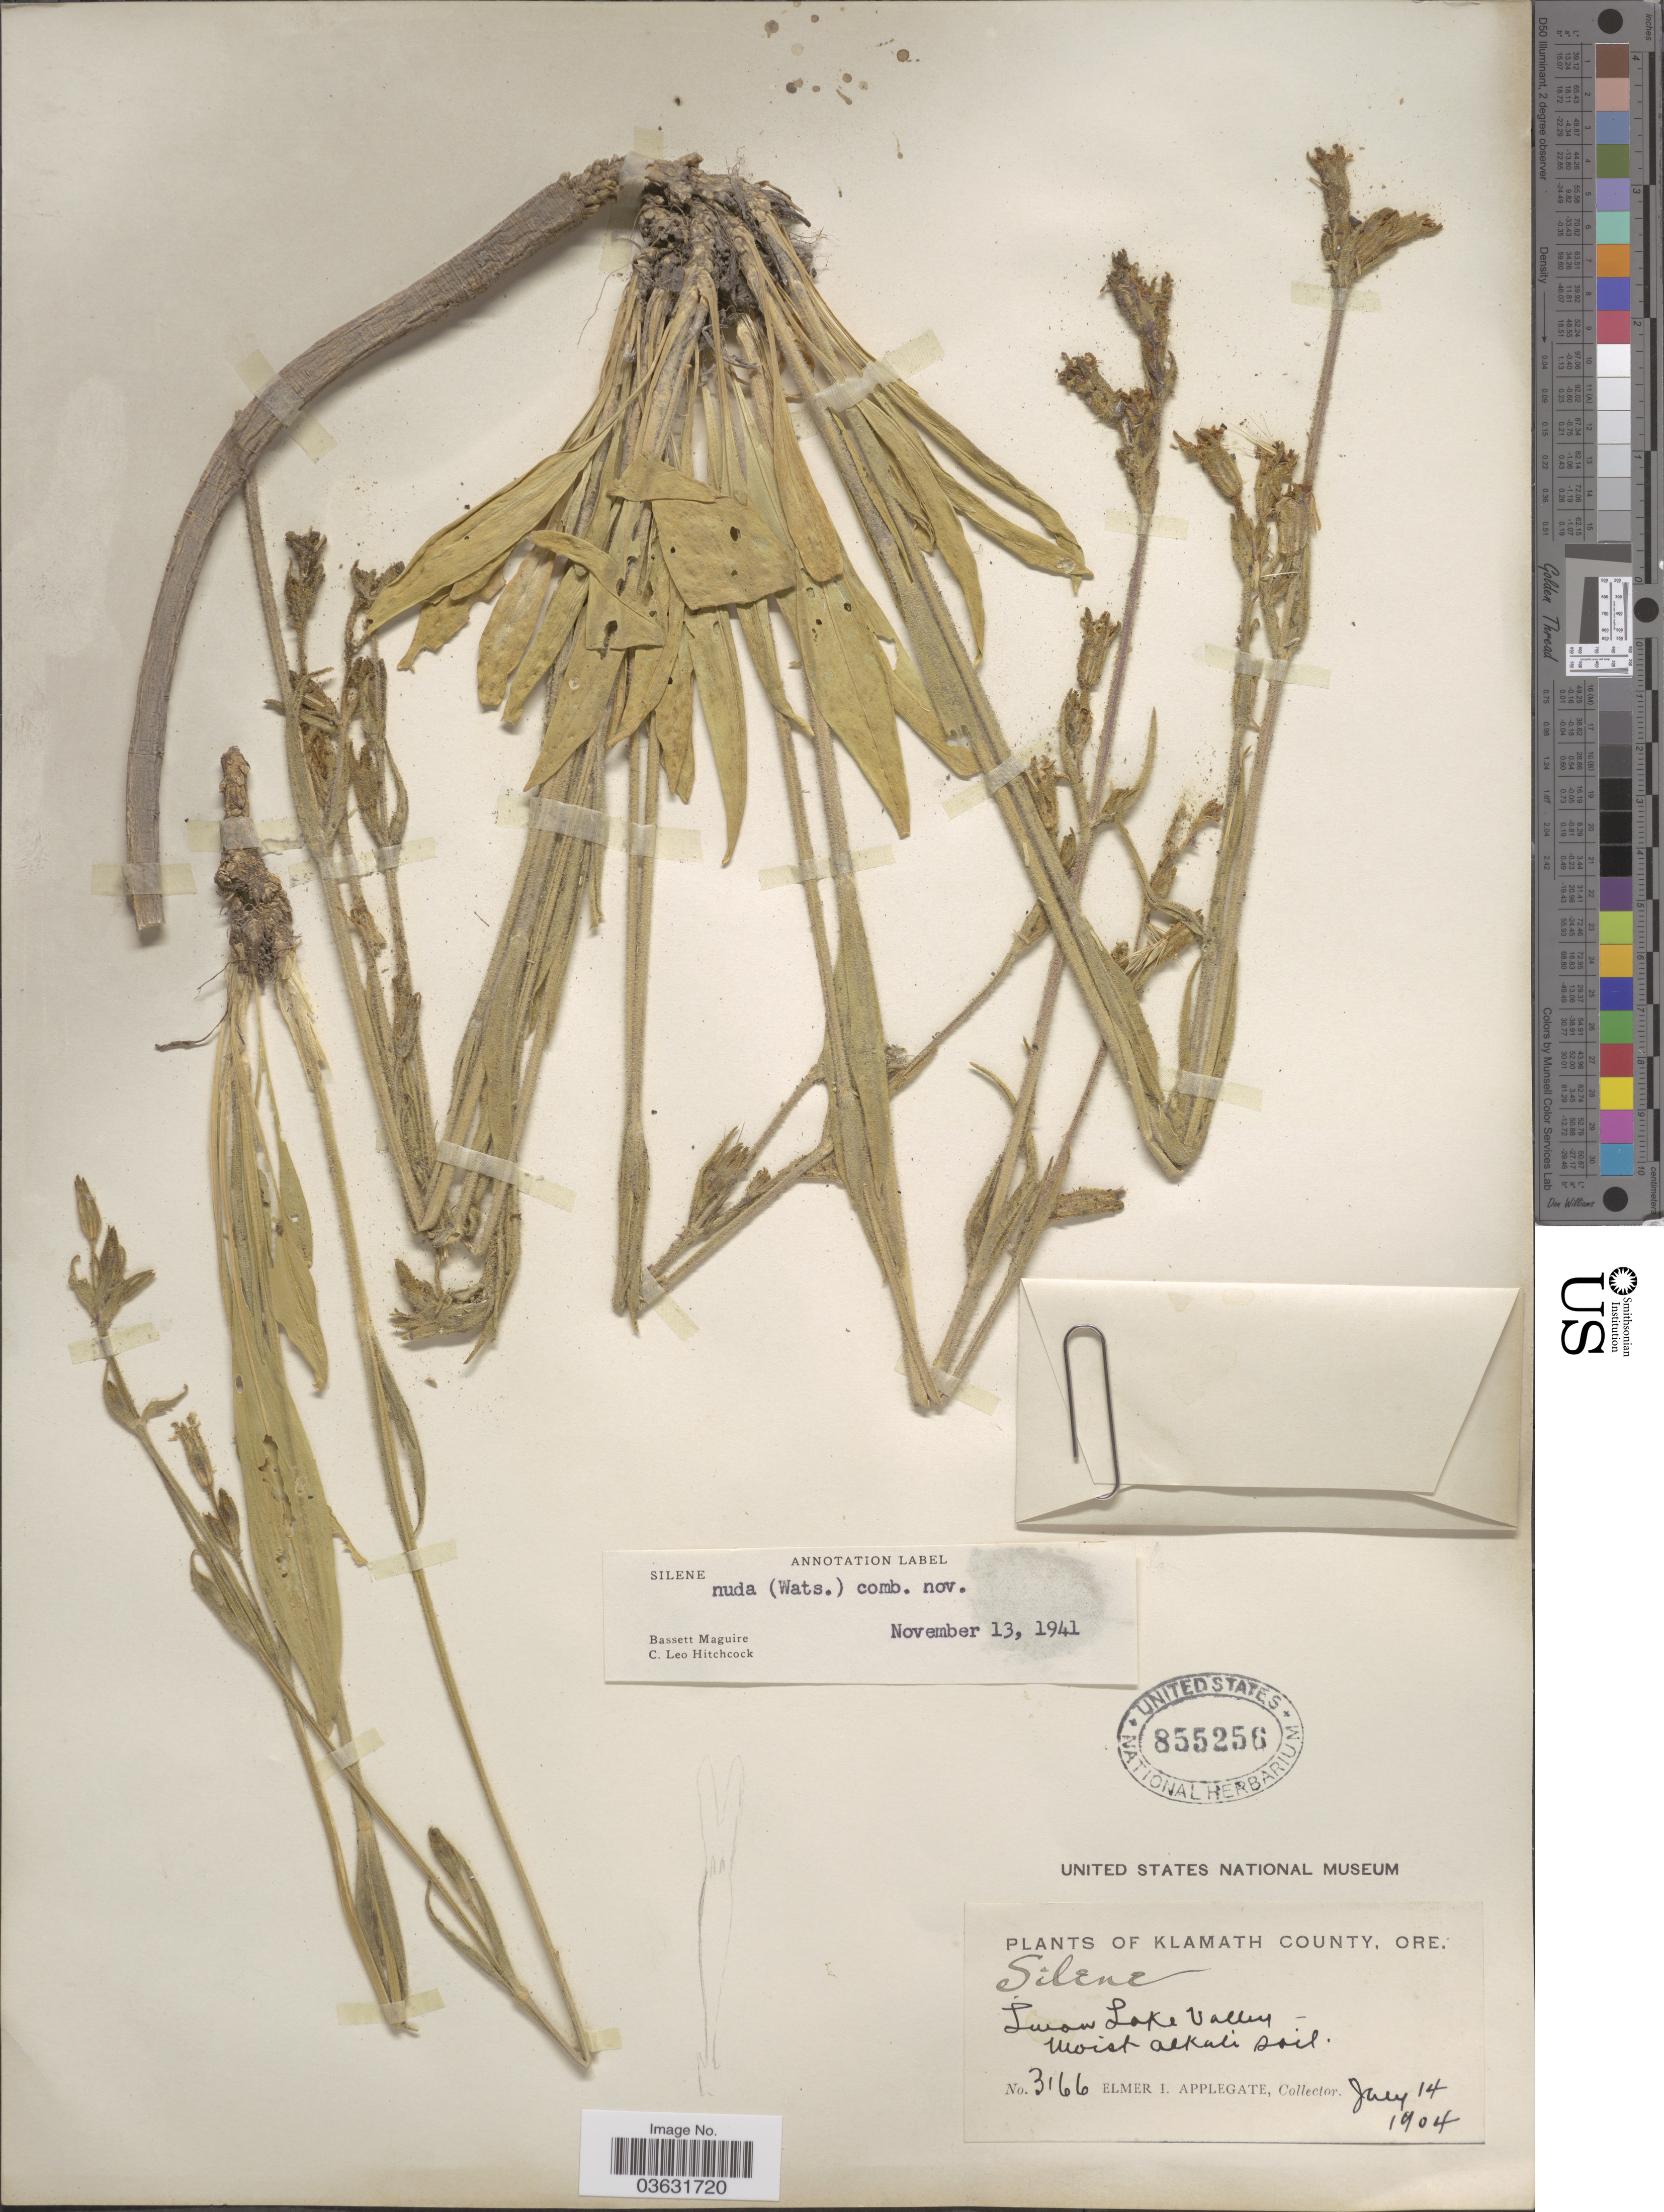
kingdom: Plantae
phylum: Tracheophyta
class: Magnoliopsida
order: Caryophyllales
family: Caryophyllaceae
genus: Silene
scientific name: Silene nuda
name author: (S. Watson) C.L. Hitchc. & Maguire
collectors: E. I. Applegate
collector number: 3166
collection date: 1904-07-14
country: United States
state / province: Oregon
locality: Klamath County. Swan Lake Valley.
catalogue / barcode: US 855256